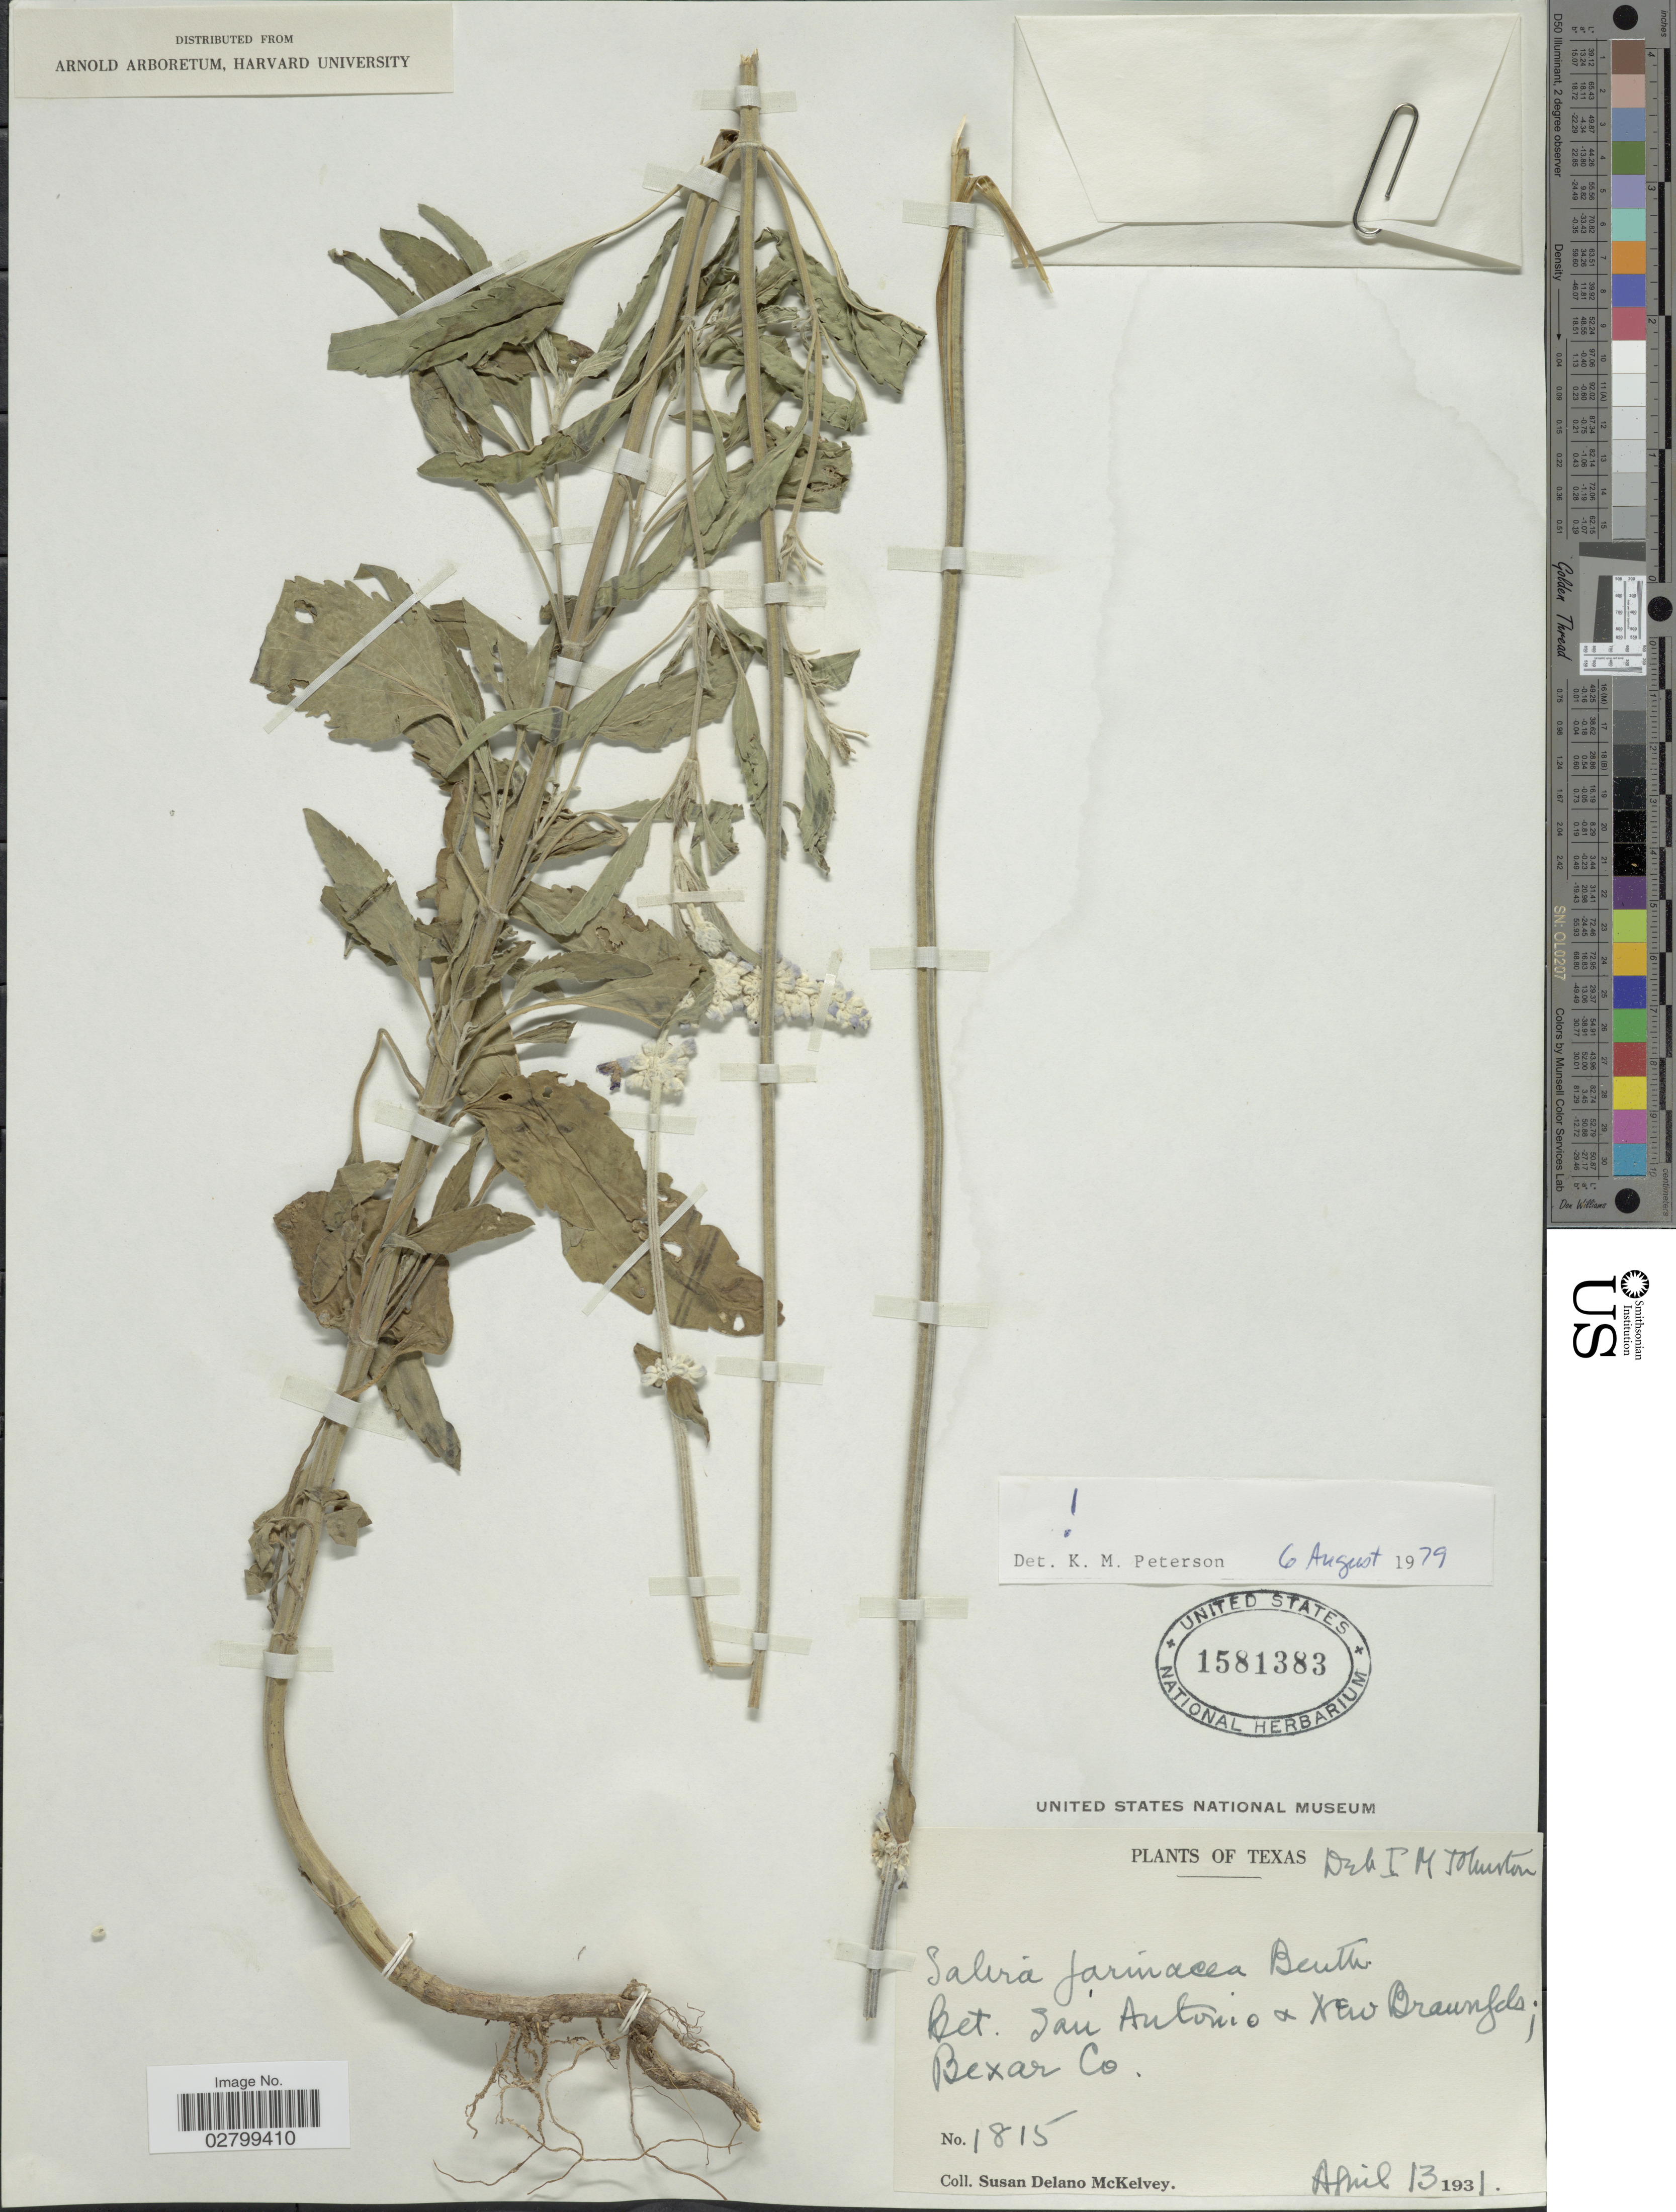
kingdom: Plantae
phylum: Tracheophyta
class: Magnoliopsida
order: Lamiales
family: Lamiaceae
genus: Salvia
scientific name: Salvia farinacea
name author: Benth.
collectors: S. A. McKelvey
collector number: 1815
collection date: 1931-04-13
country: United States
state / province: Texas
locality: Bet. San Antonio & New Braunfels; Bexar Co.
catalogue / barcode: US 1581383